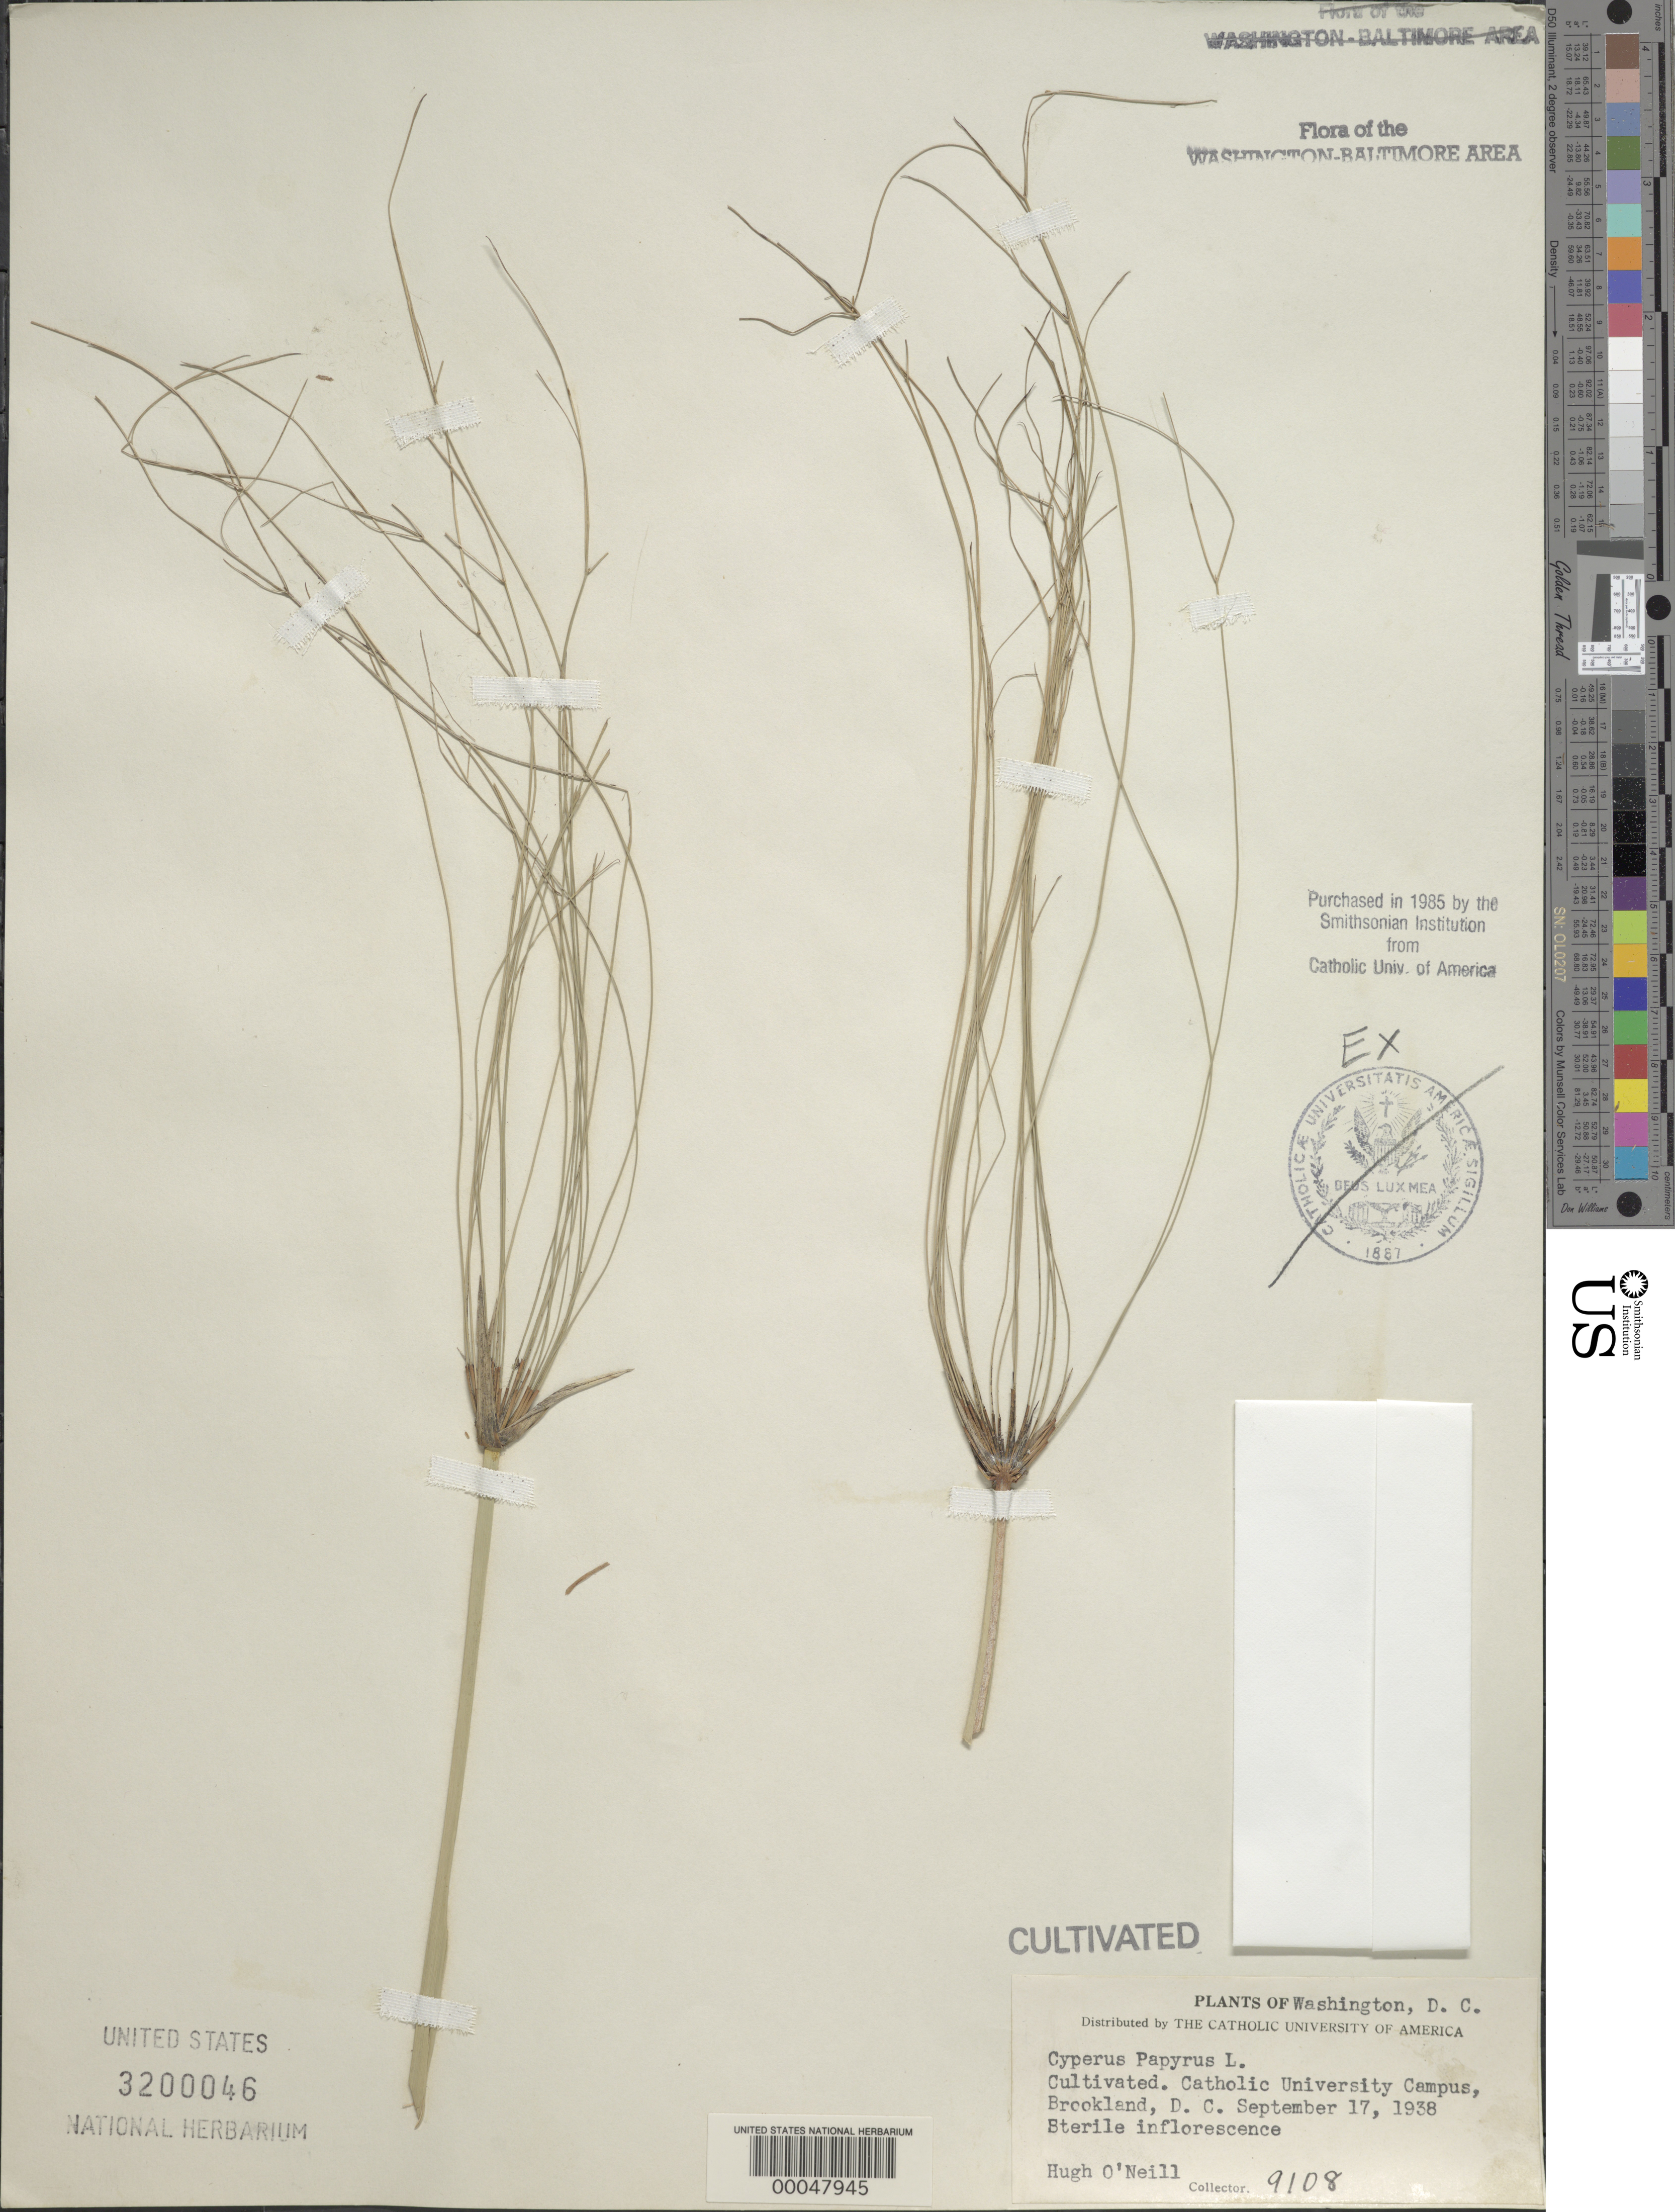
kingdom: Plantae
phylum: Tracheophyta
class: Liliopsida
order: Poales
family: Cyperaceae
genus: Cyperus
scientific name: Cyperus papyrus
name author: L.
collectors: H. O'Neill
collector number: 9108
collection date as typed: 17 Sep 1938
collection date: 1938-09-17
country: United States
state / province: District of Columbia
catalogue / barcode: US 3200046